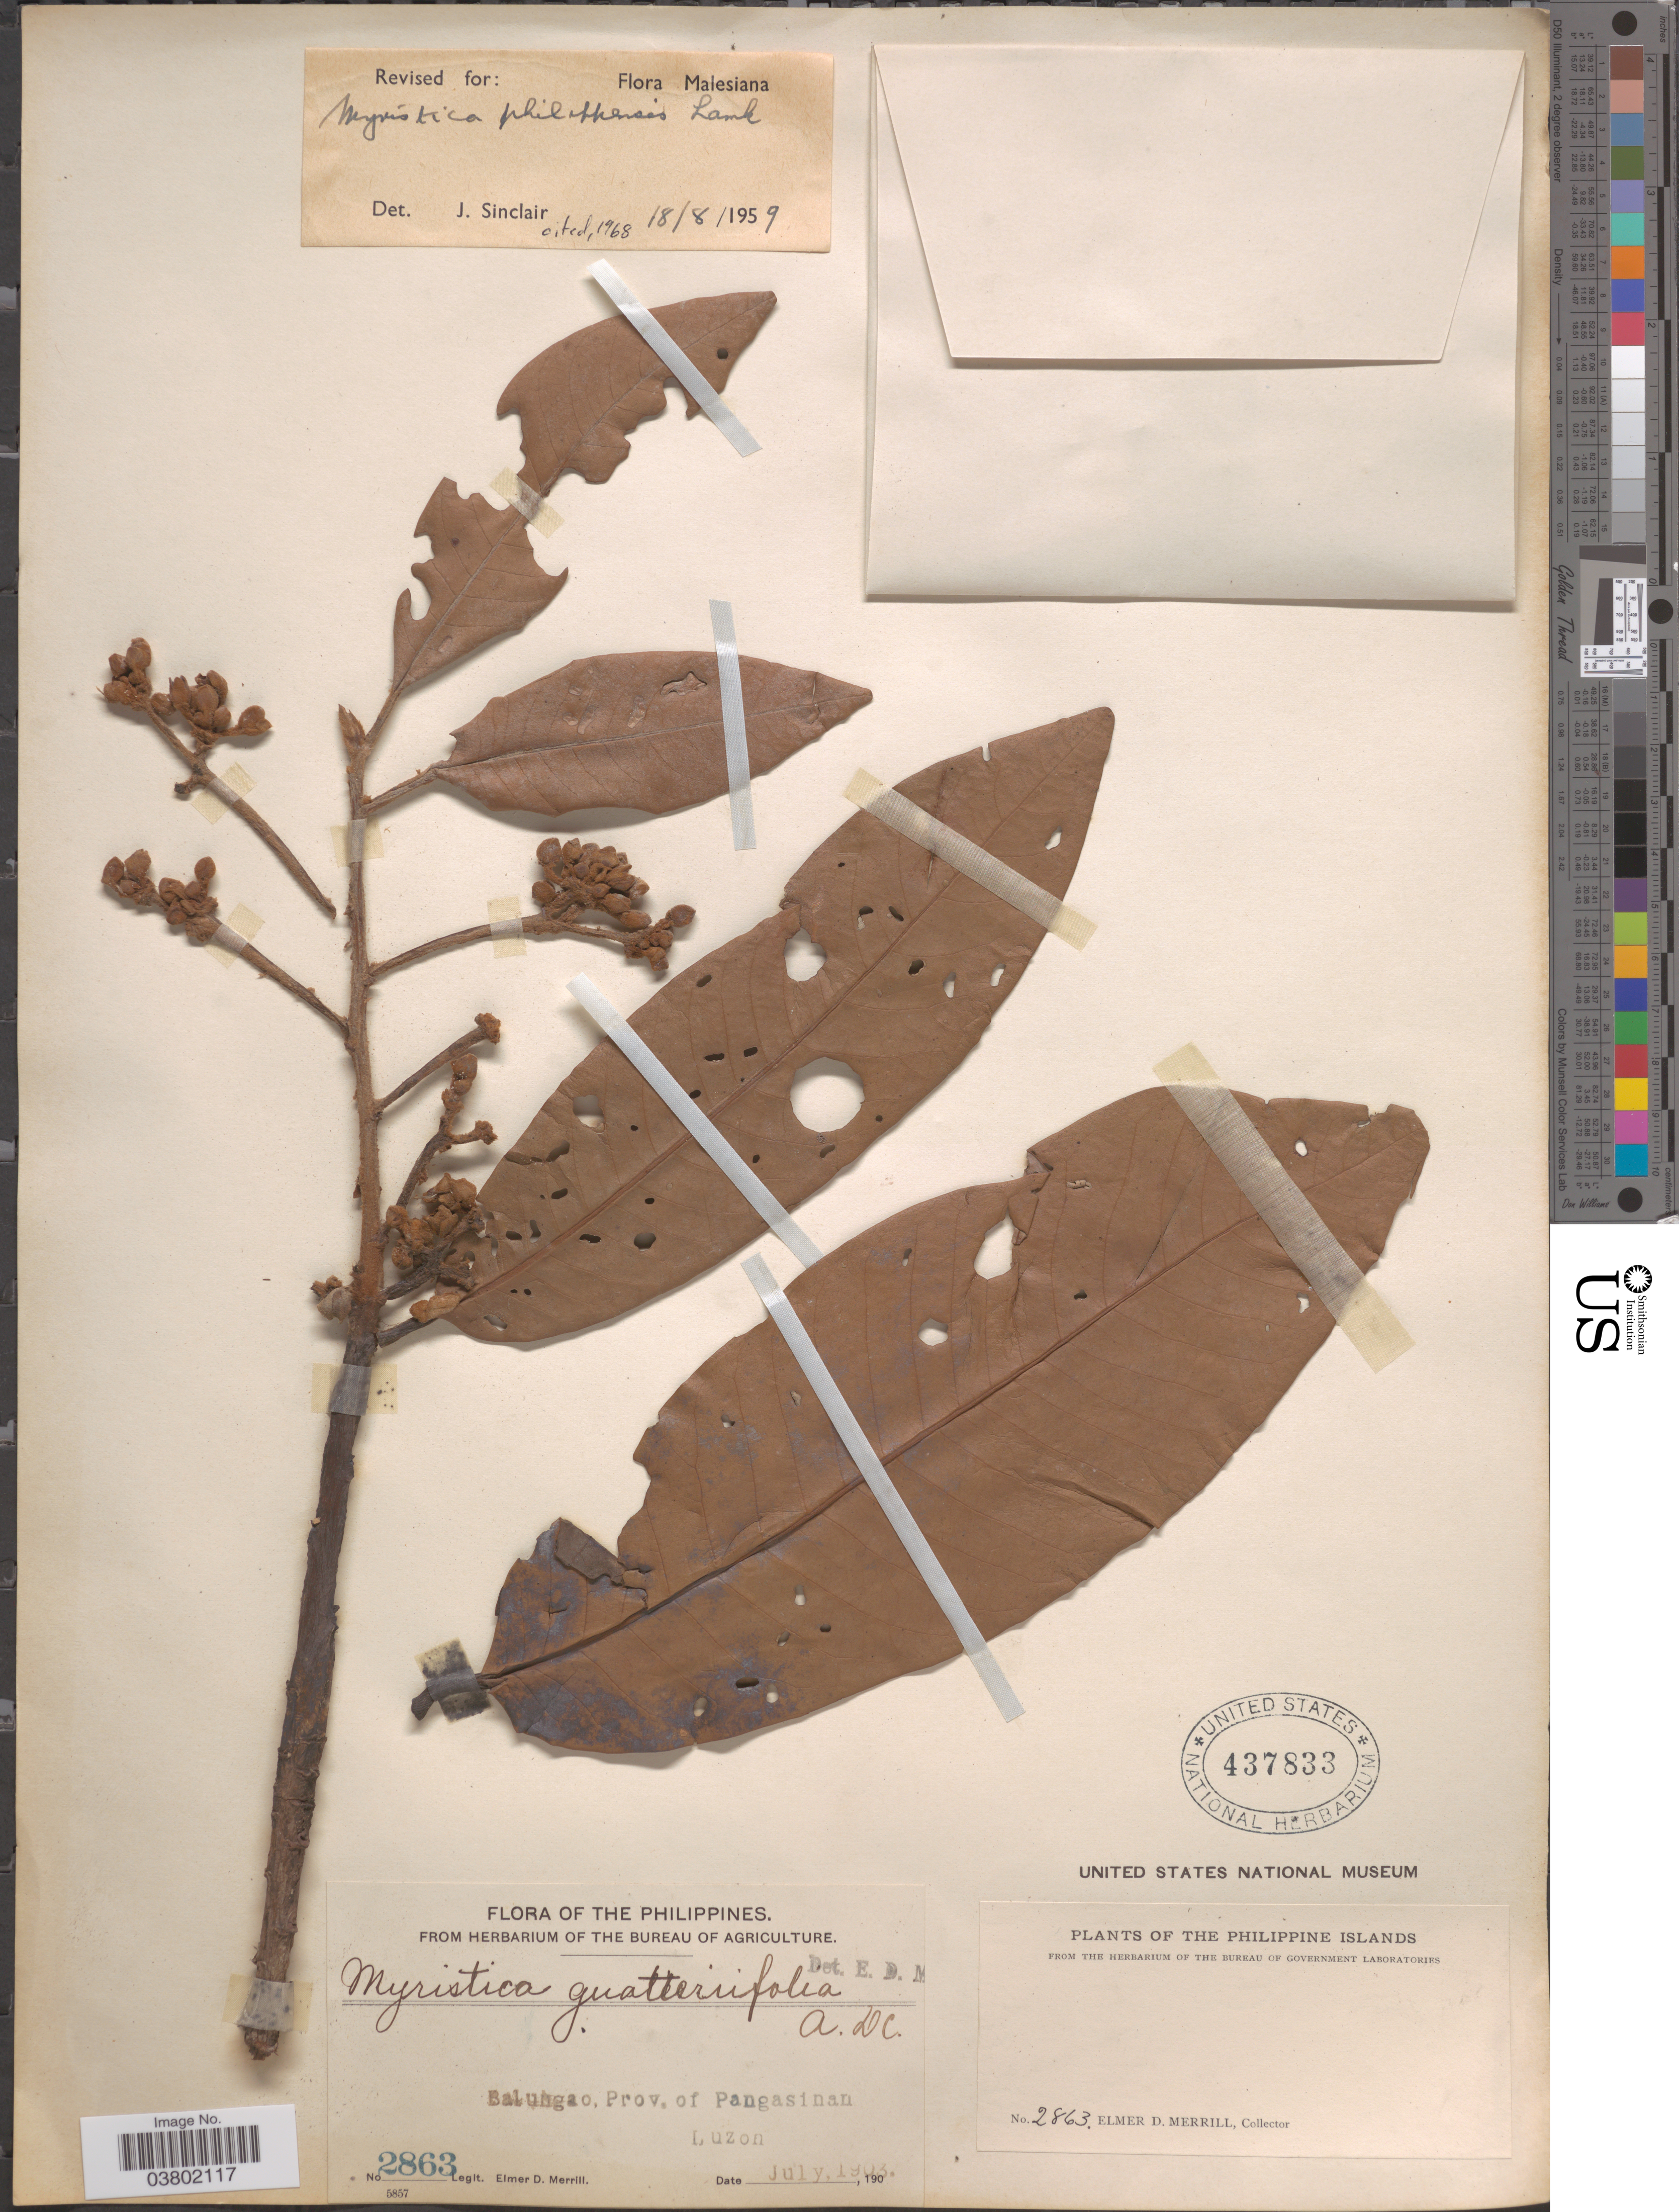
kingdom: Plantae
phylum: Tracheophyta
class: Magnoliopsida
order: Magnoliales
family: Myristicaceae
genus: Myristica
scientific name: Myristica philippensis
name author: Lam.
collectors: E. D. Merrill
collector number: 2863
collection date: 1903-07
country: Philippines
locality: Philippine Islands. Baluhgao, Prov. of Pangasinan, Luzon.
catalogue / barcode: US 437833